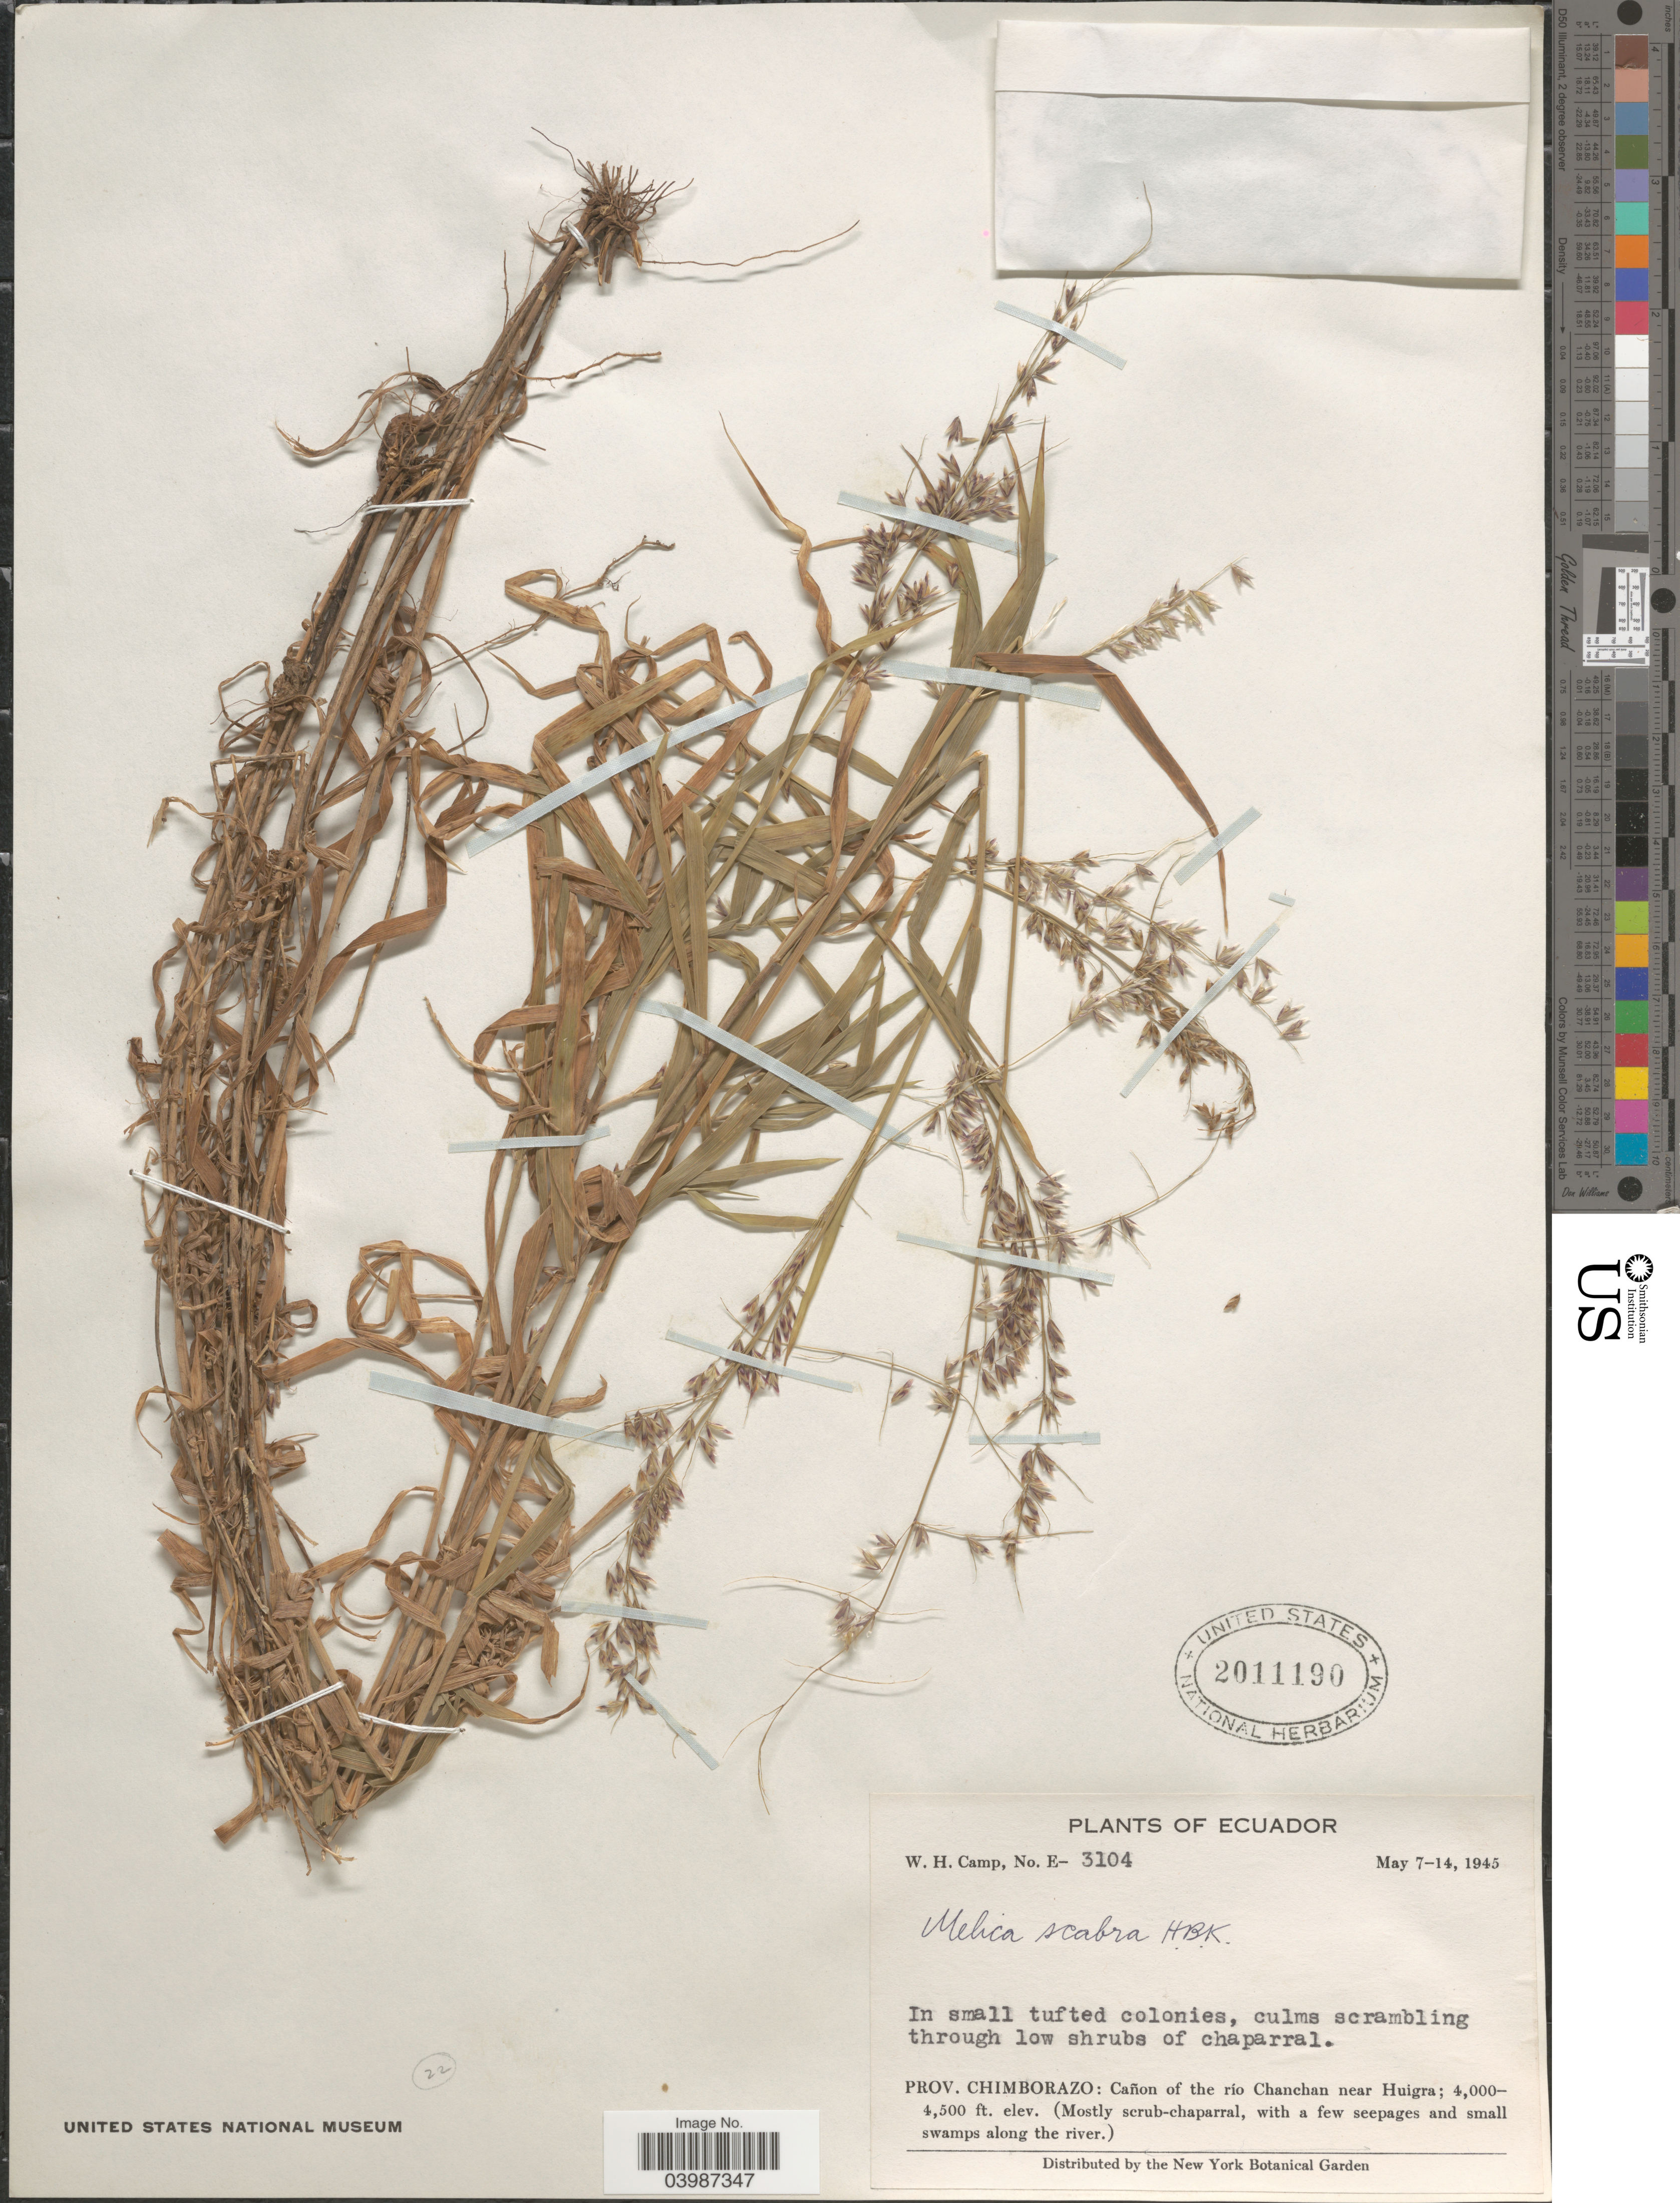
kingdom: Plantae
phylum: Tracheophyta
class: Liliopsida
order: Poales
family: Poaceae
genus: Melica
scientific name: Melica scabra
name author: Kunth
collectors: W. H. Camp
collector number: E-3104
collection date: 1945-05-07/1945-05-14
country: Ecuador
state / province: Chimborazo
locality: Cañon of the río Chanchan near Huigra; (Mostly scrub-chaparral, with a few seepages and small swamps along the river.).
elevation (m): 1219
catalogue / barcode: US 2011190